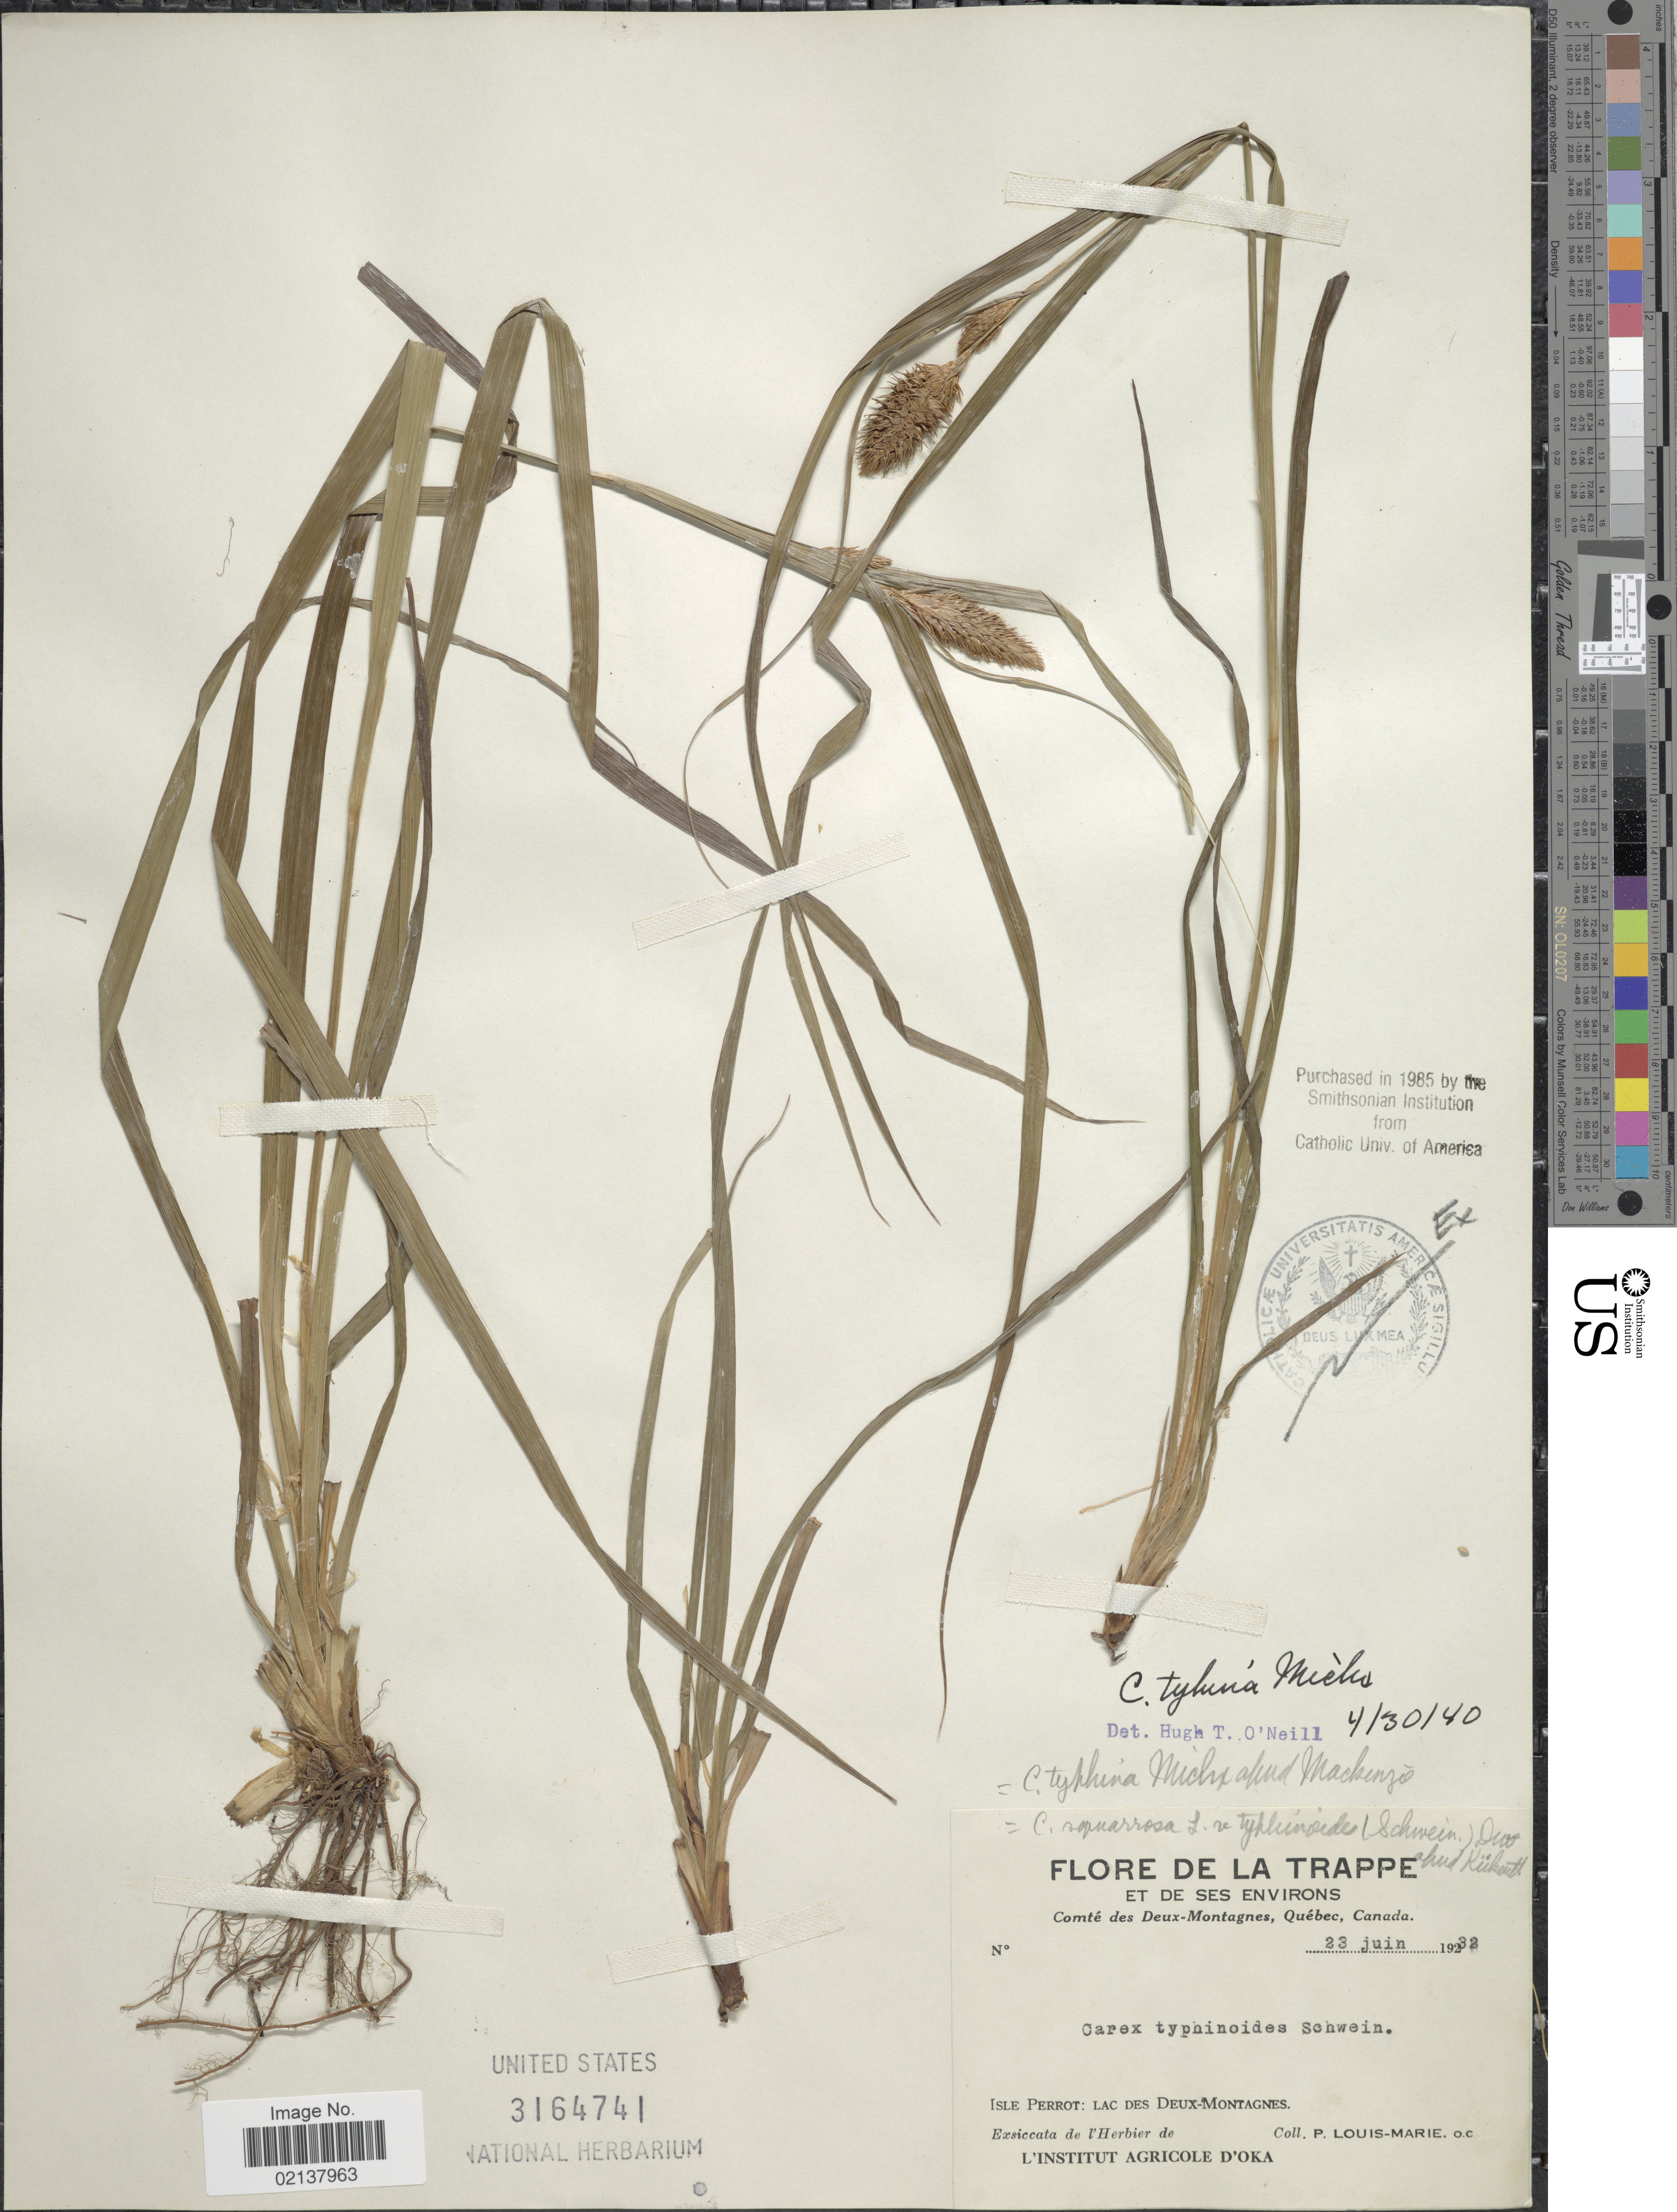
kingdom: Plantae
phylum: Tracheophyta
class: Liliopsida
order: Poales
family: Cyperaceae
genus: Carex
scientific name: Carex typhina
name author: Michx.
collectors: L.-M. LaLonde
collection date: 1932-06-23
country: Canada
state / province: Quebec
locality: Trappe Et des des environs, Comte des Deux-Montagnes, Quebec, Canada. Isle Perrott: Las Des Deux-Montagnes.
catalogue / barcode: US 3164741